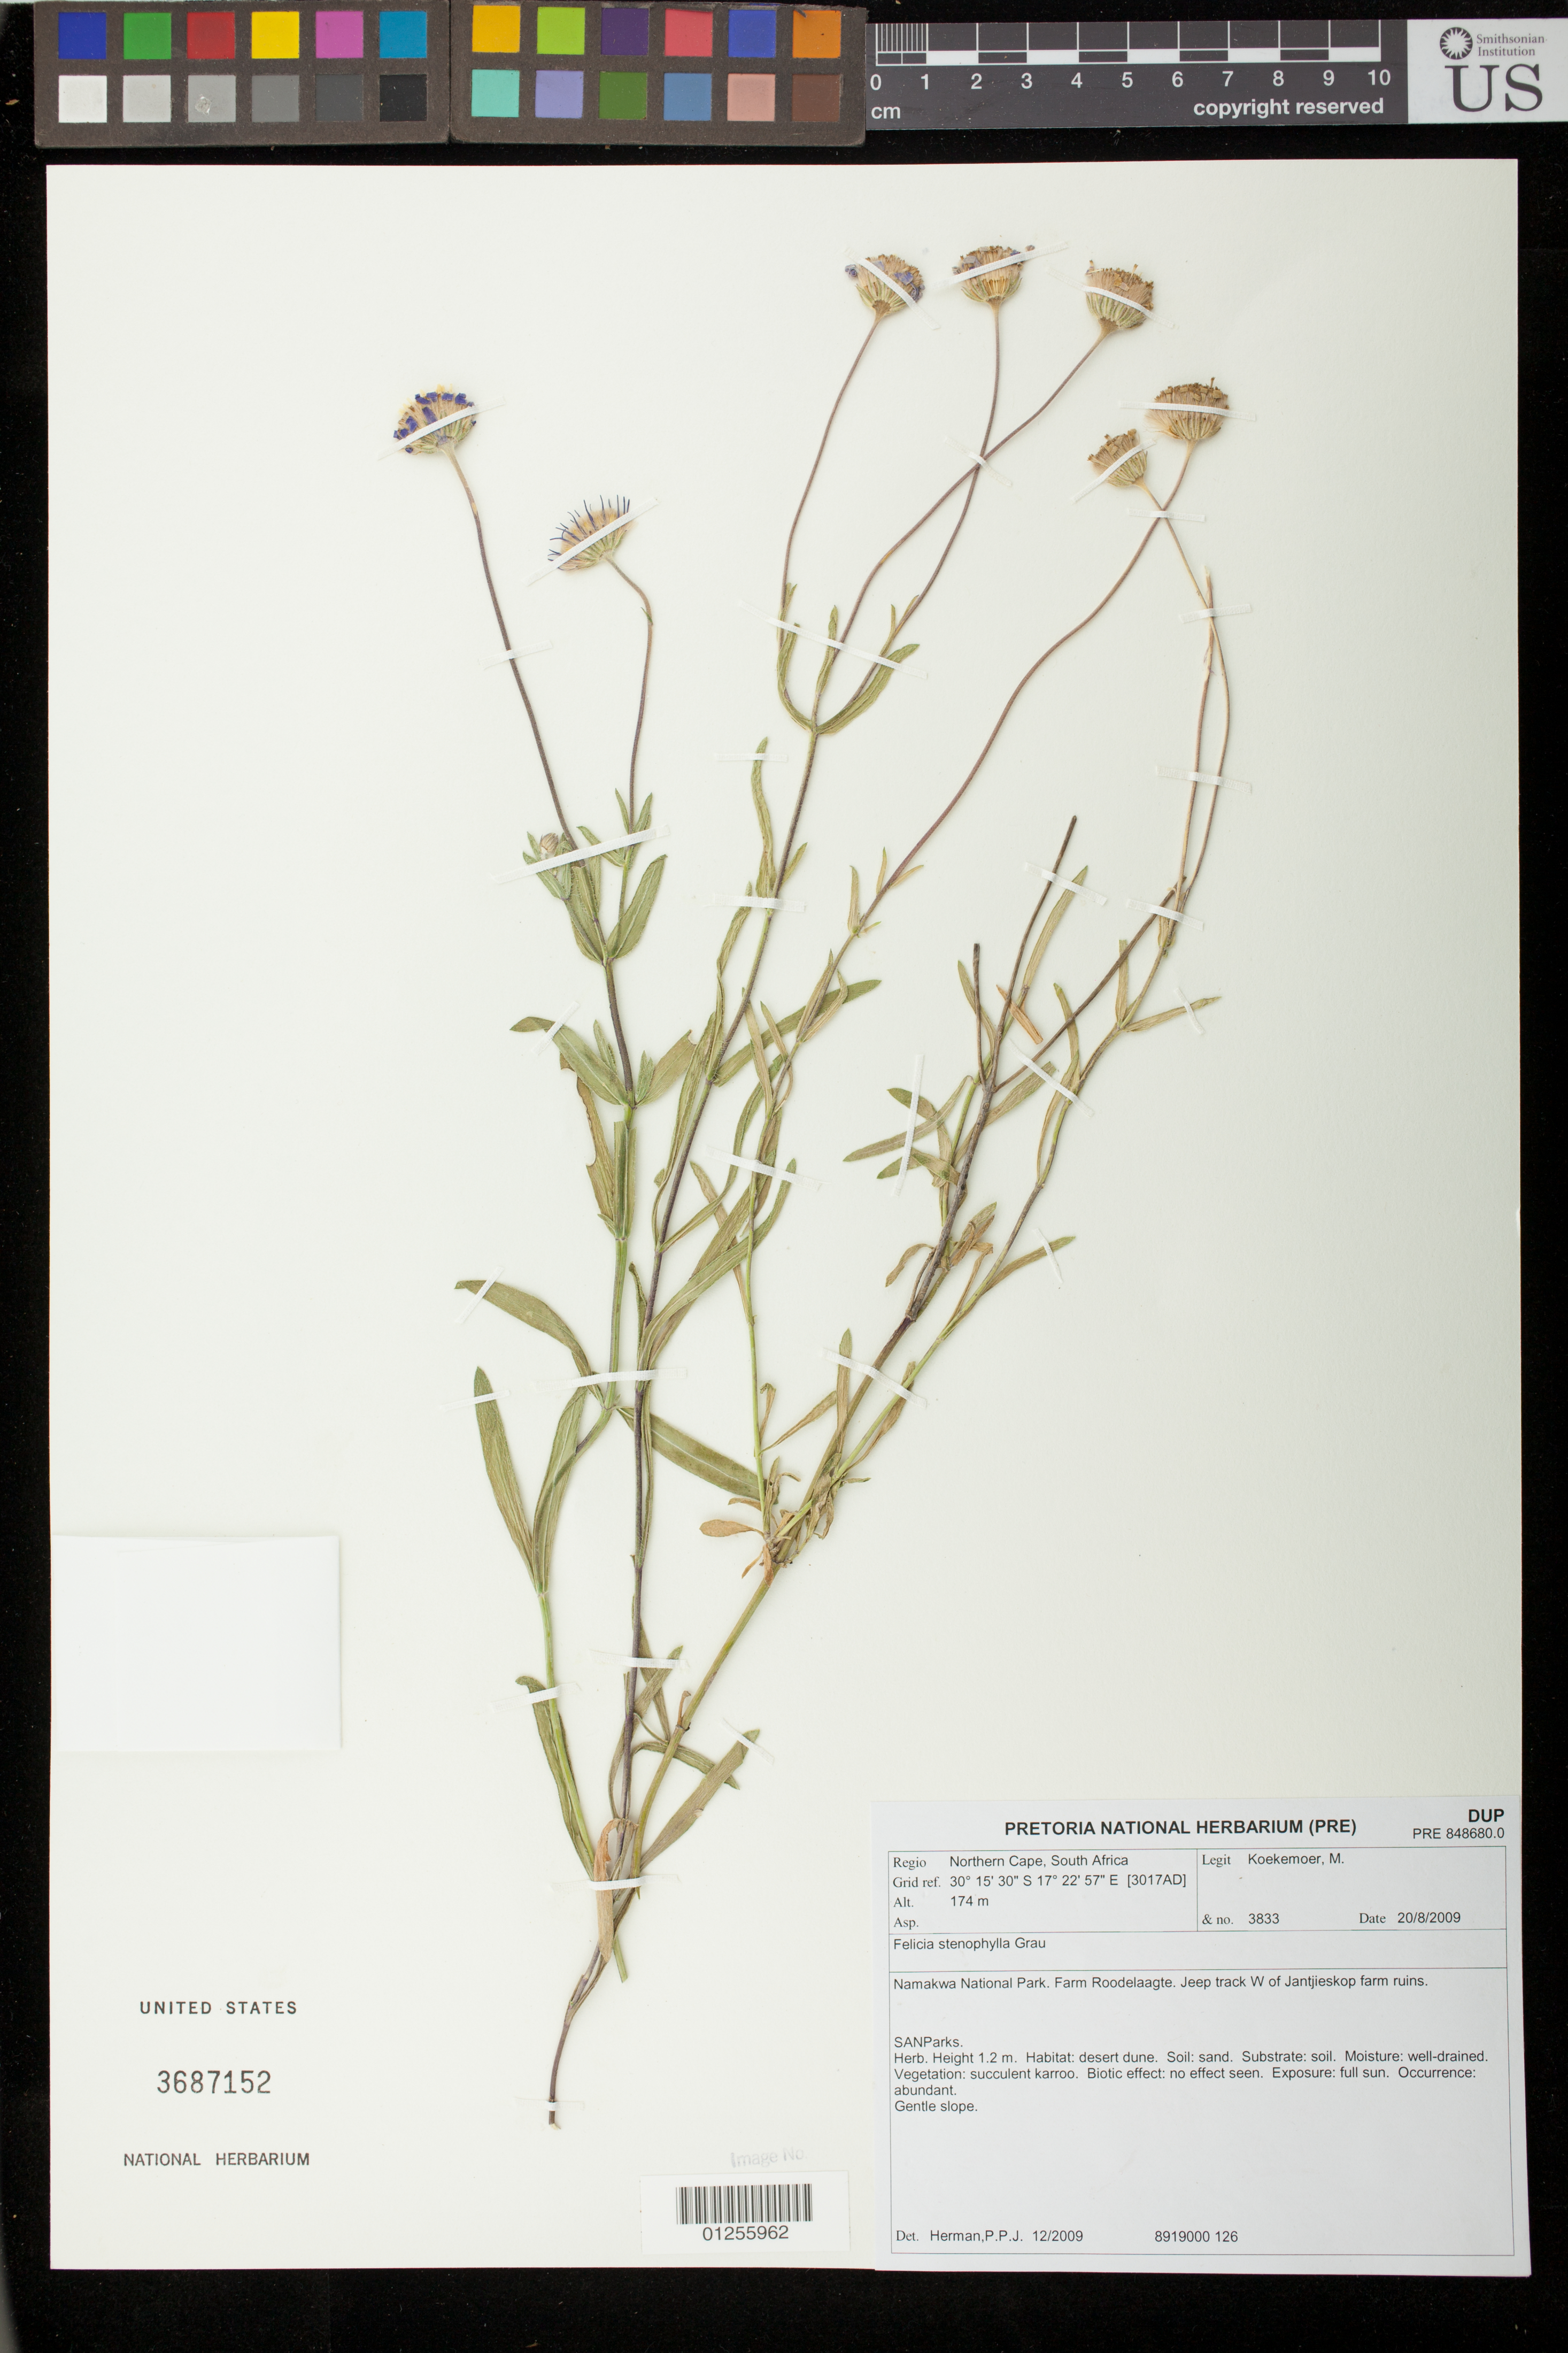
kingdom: Plantae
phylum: Tracheophyta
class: Magnoliopsida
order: Asterales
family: Asteraceae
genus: Felicia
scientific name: Felicia stenophylla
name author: Grau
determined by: Herman, P. P. J.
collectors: M. Koekemoer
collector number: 3833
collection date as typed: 20 August 2009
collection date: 2009-08-20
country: South Africa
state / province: Northern Cape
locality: Namakwa National Park. Farm Roodelaagte. Jeep track W of Jantjieskop farm ruins.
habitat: Gentle slope, desert dune.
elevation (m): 174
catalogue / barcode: US 3687152